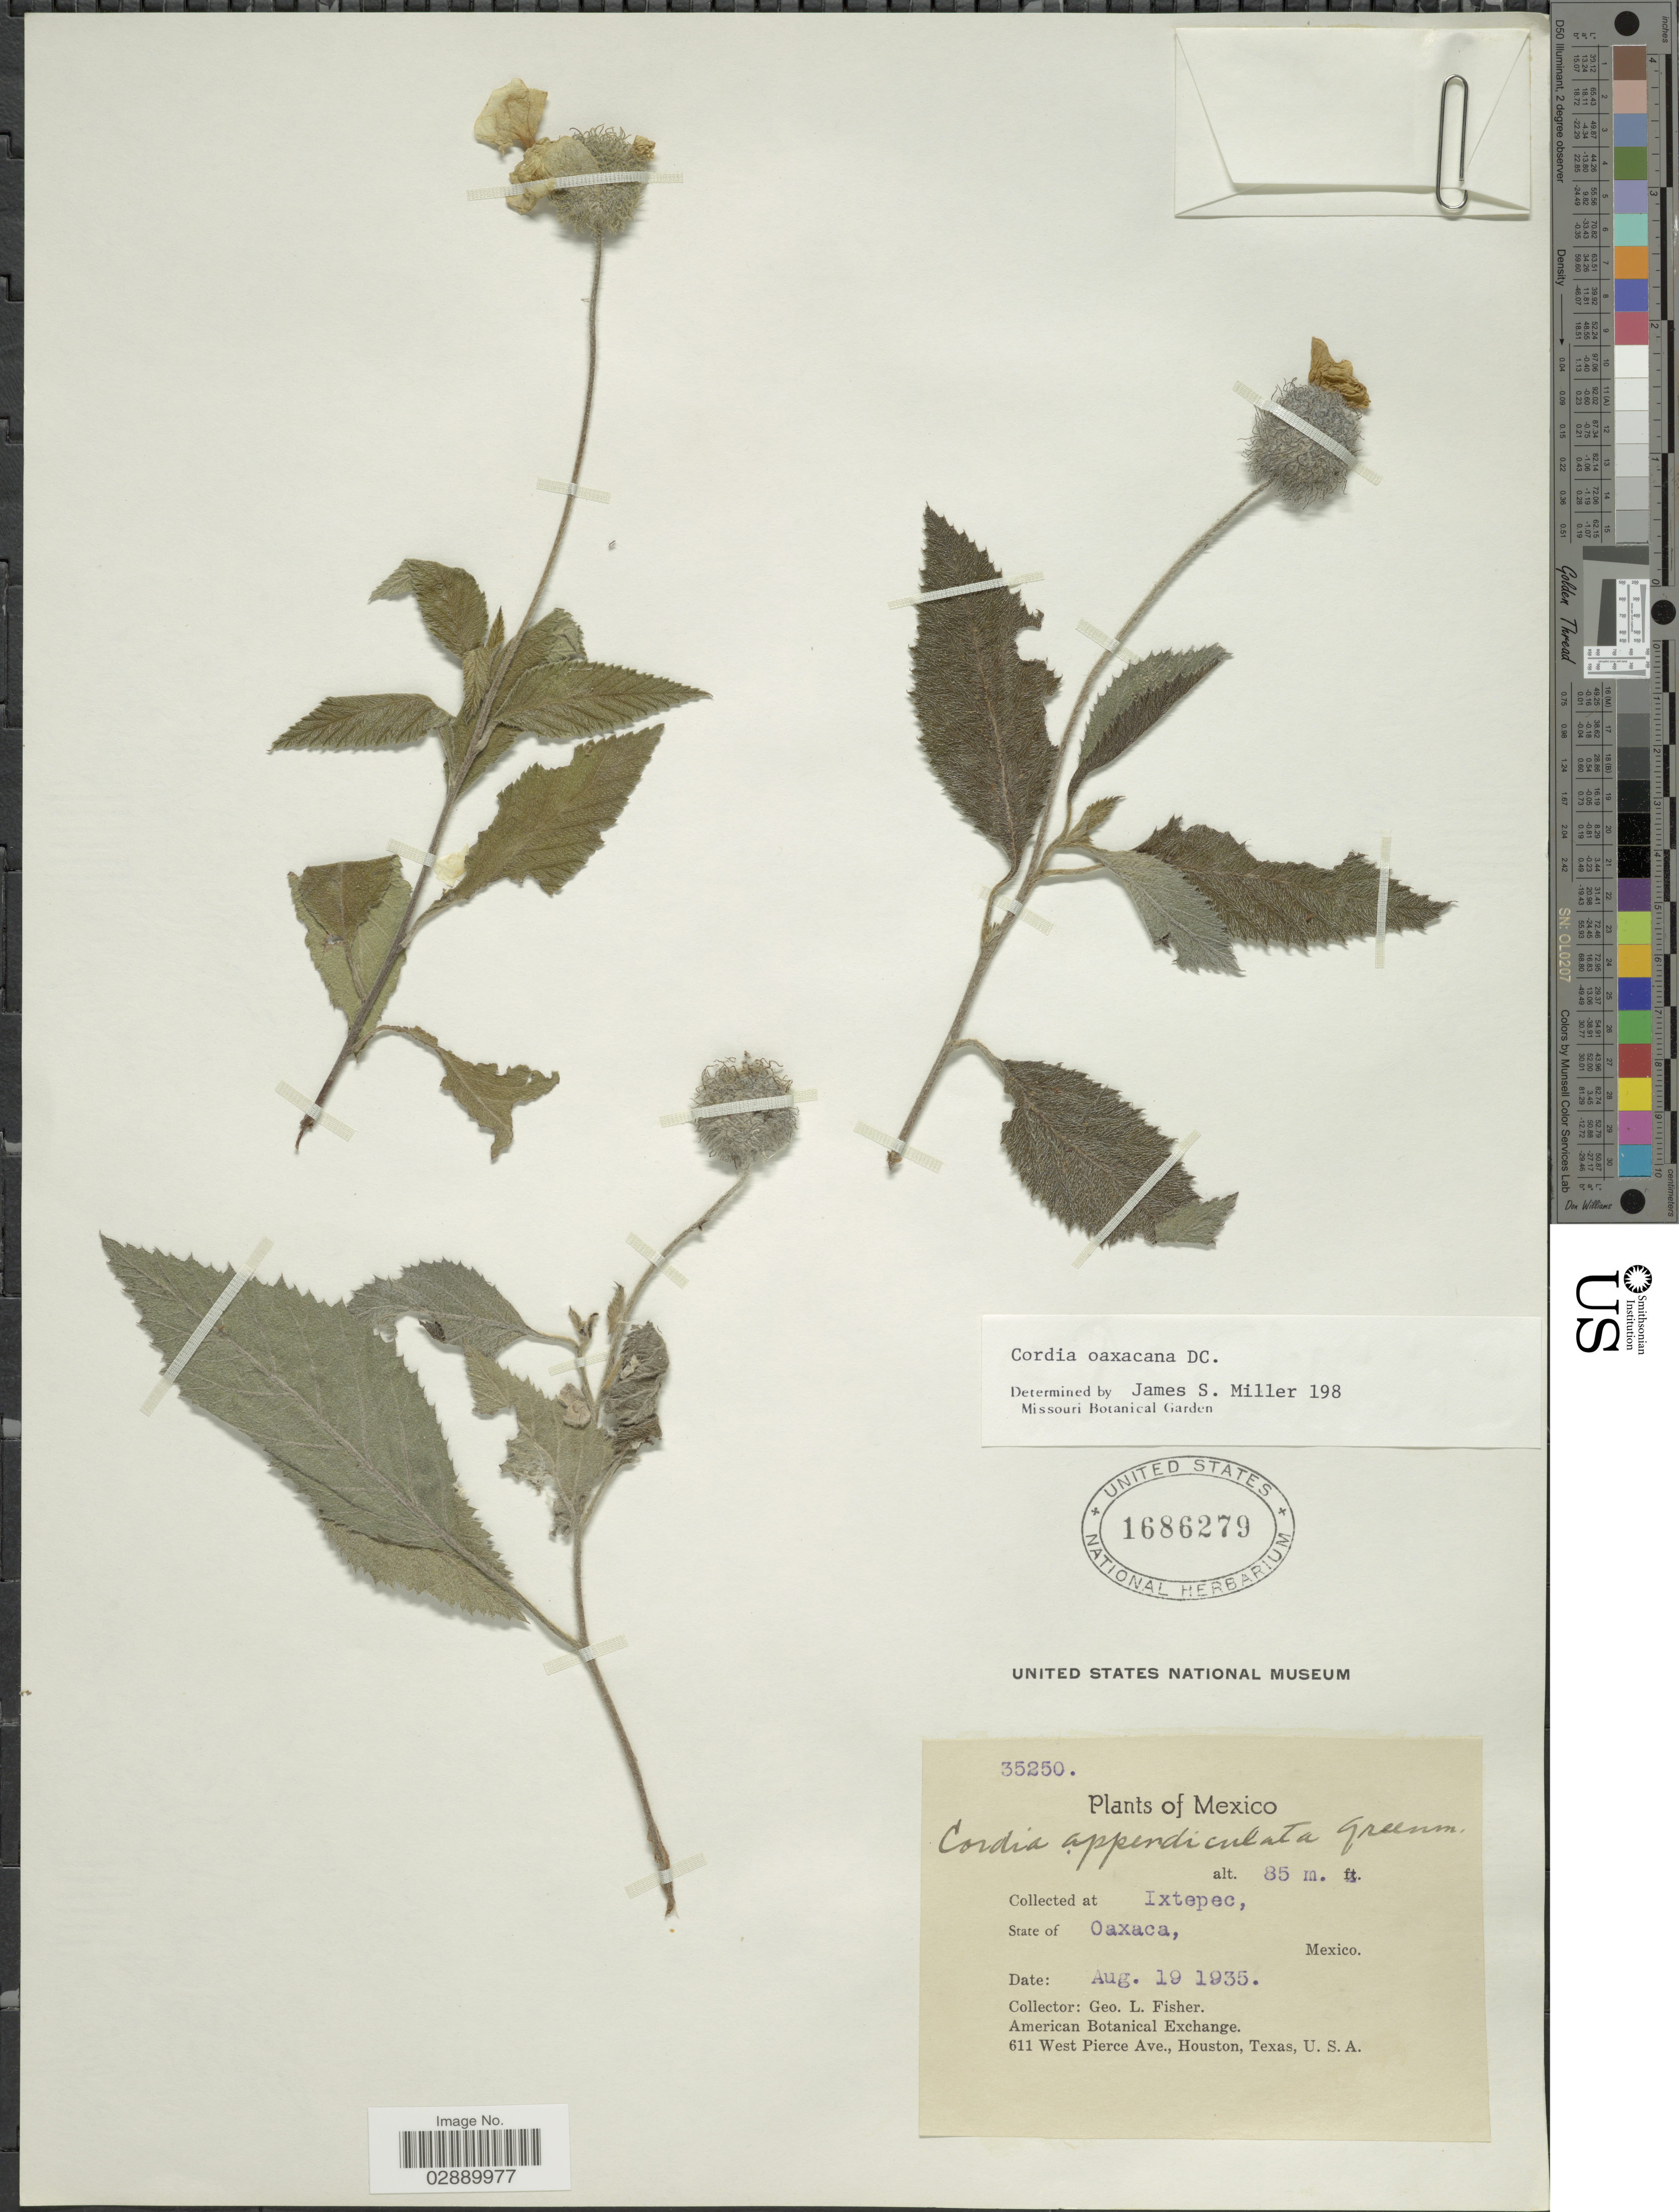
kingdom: Plantae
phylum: Tracheophyta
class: Magnoliopsida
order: Boraginales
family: Cordiaceae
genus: Cordia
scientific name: Cordia oaxacana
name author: A. DC.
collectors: G. L. Fisher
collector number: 35250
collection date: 1935-08-19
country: Mexico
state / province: Oaxaca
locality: Ixtepec.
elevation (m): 85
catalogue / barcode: US 1686279